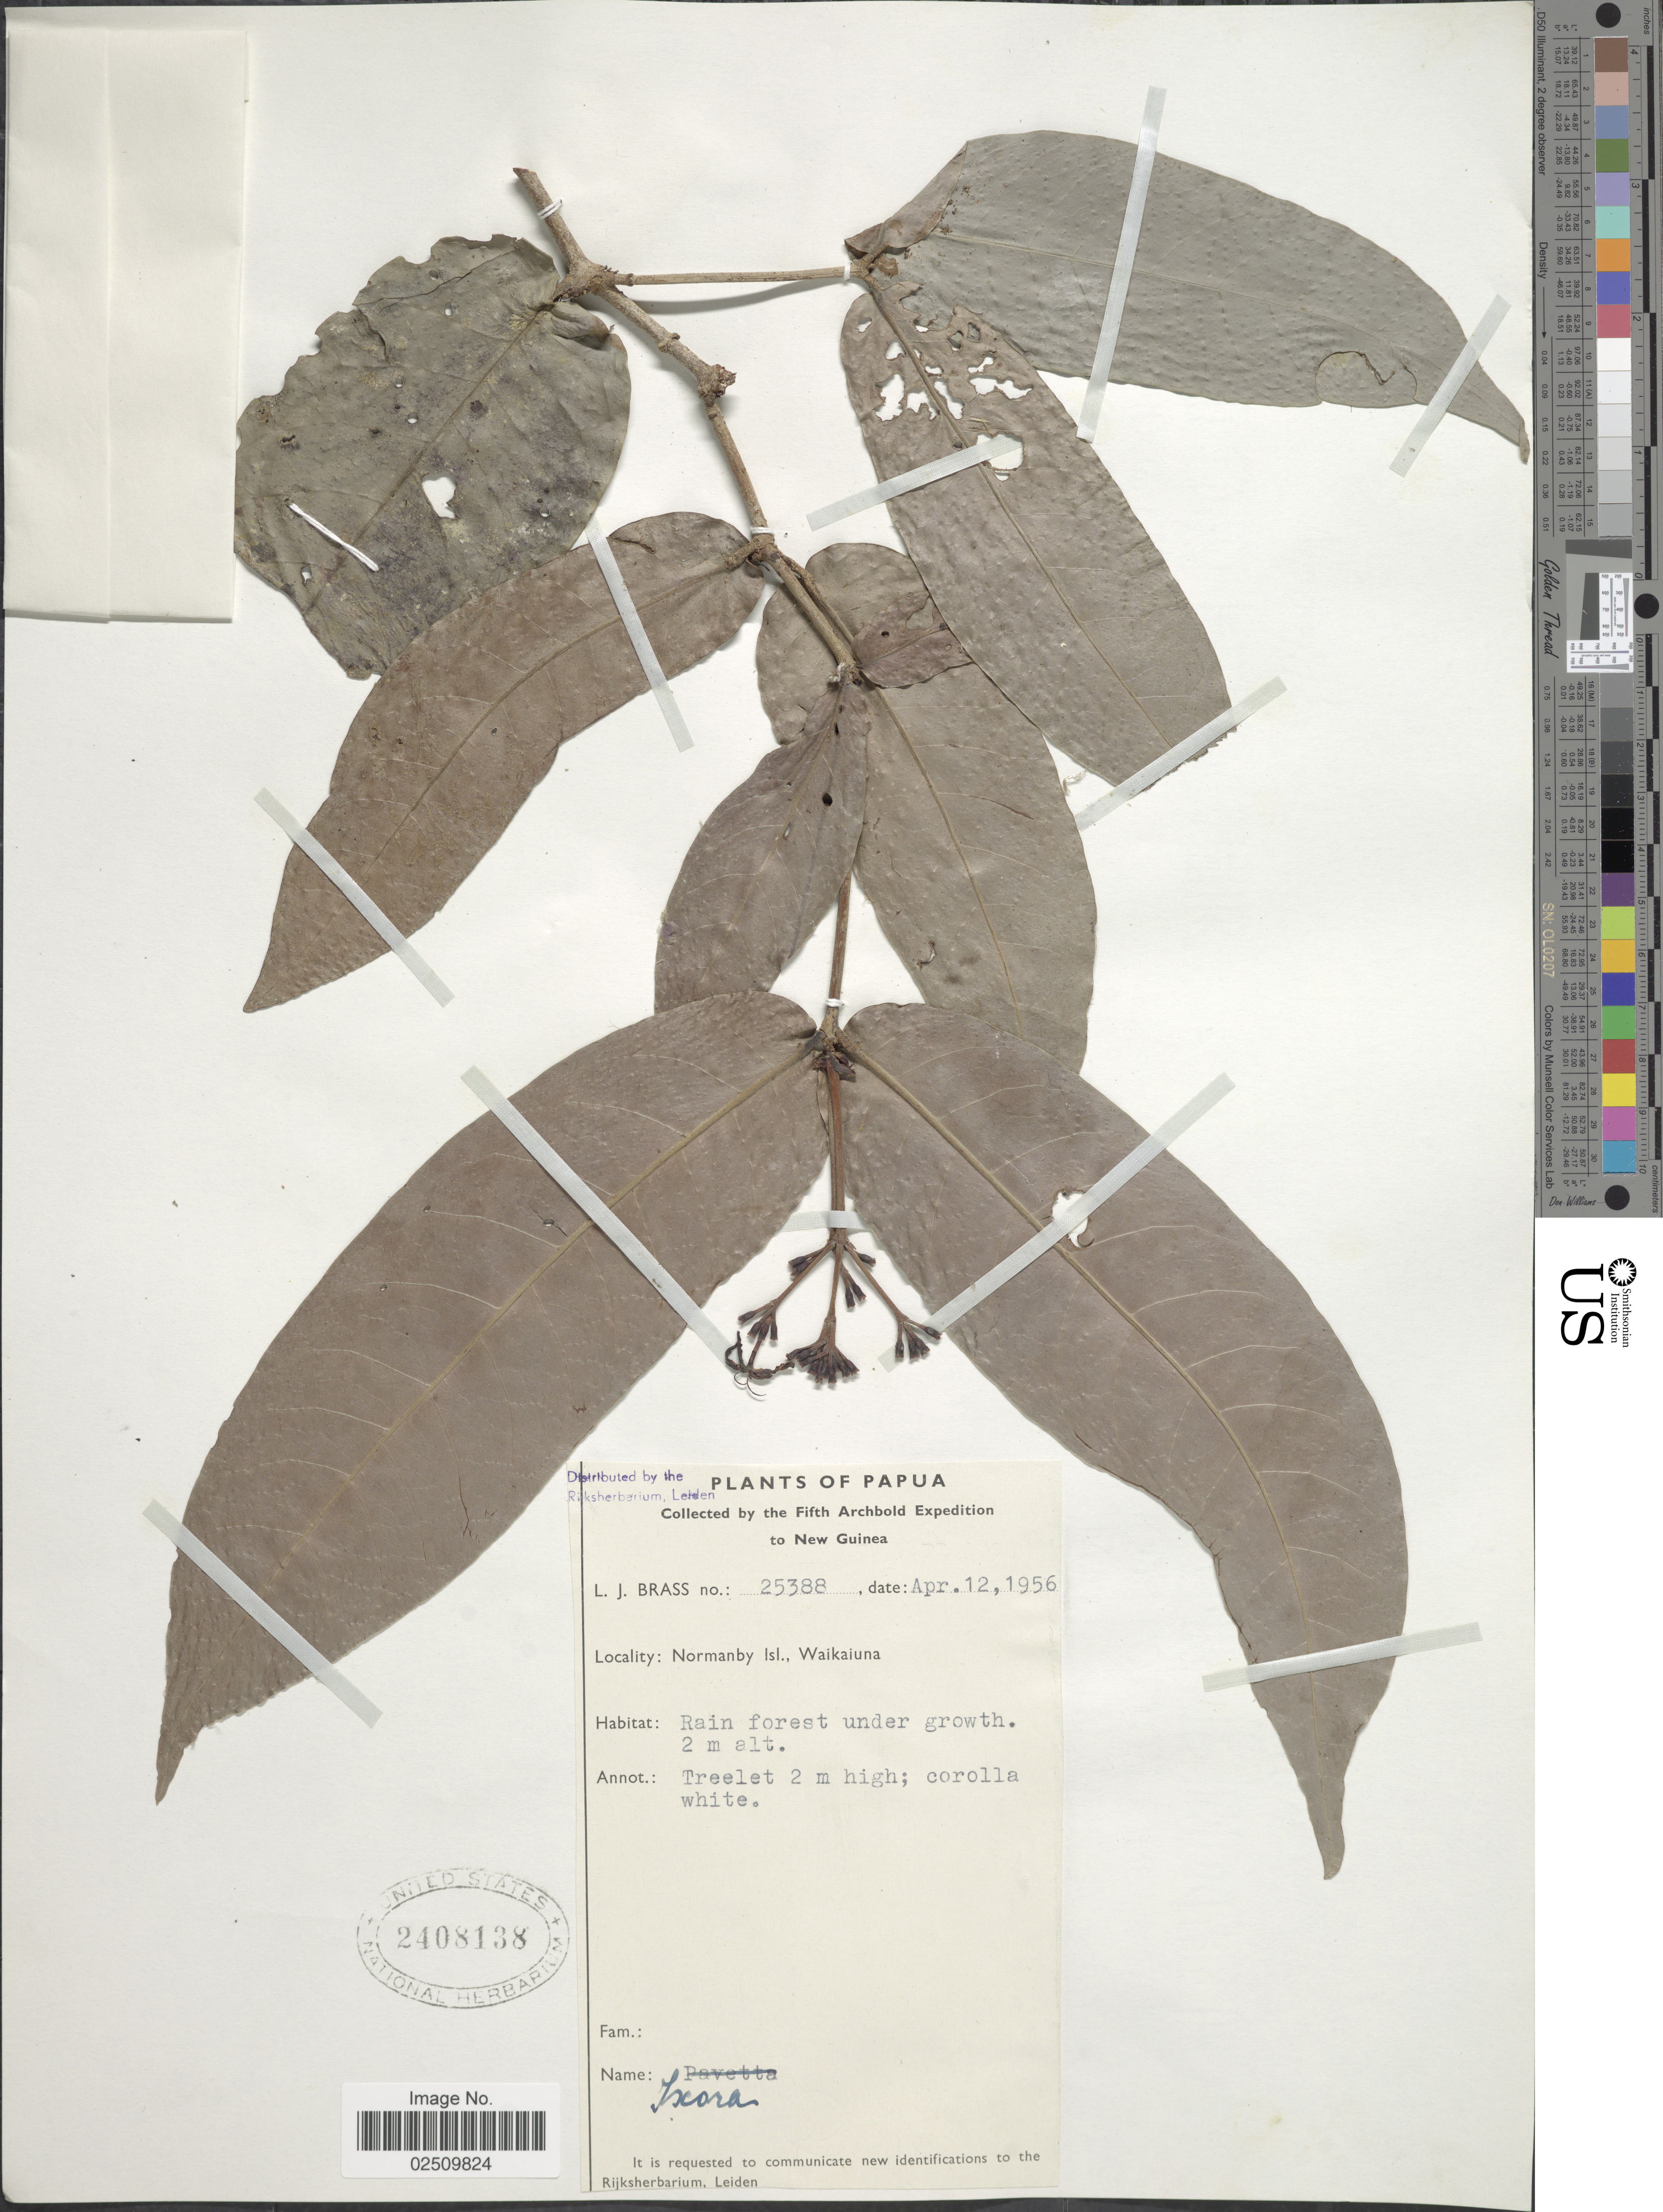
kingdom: Plantae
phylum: Tracheophyta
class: Magnoliopsida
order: Gentianales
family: Rubiaceae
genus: Ixora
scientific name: Ixora sp.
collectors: L. J. Brass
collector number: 25388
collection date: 1956-04-12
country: Papua New Guinea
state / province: Milne Bay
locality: Papua. New Guinea. Normanby Isl., Waikaiuna.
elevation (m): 2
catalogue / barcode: US 2408138